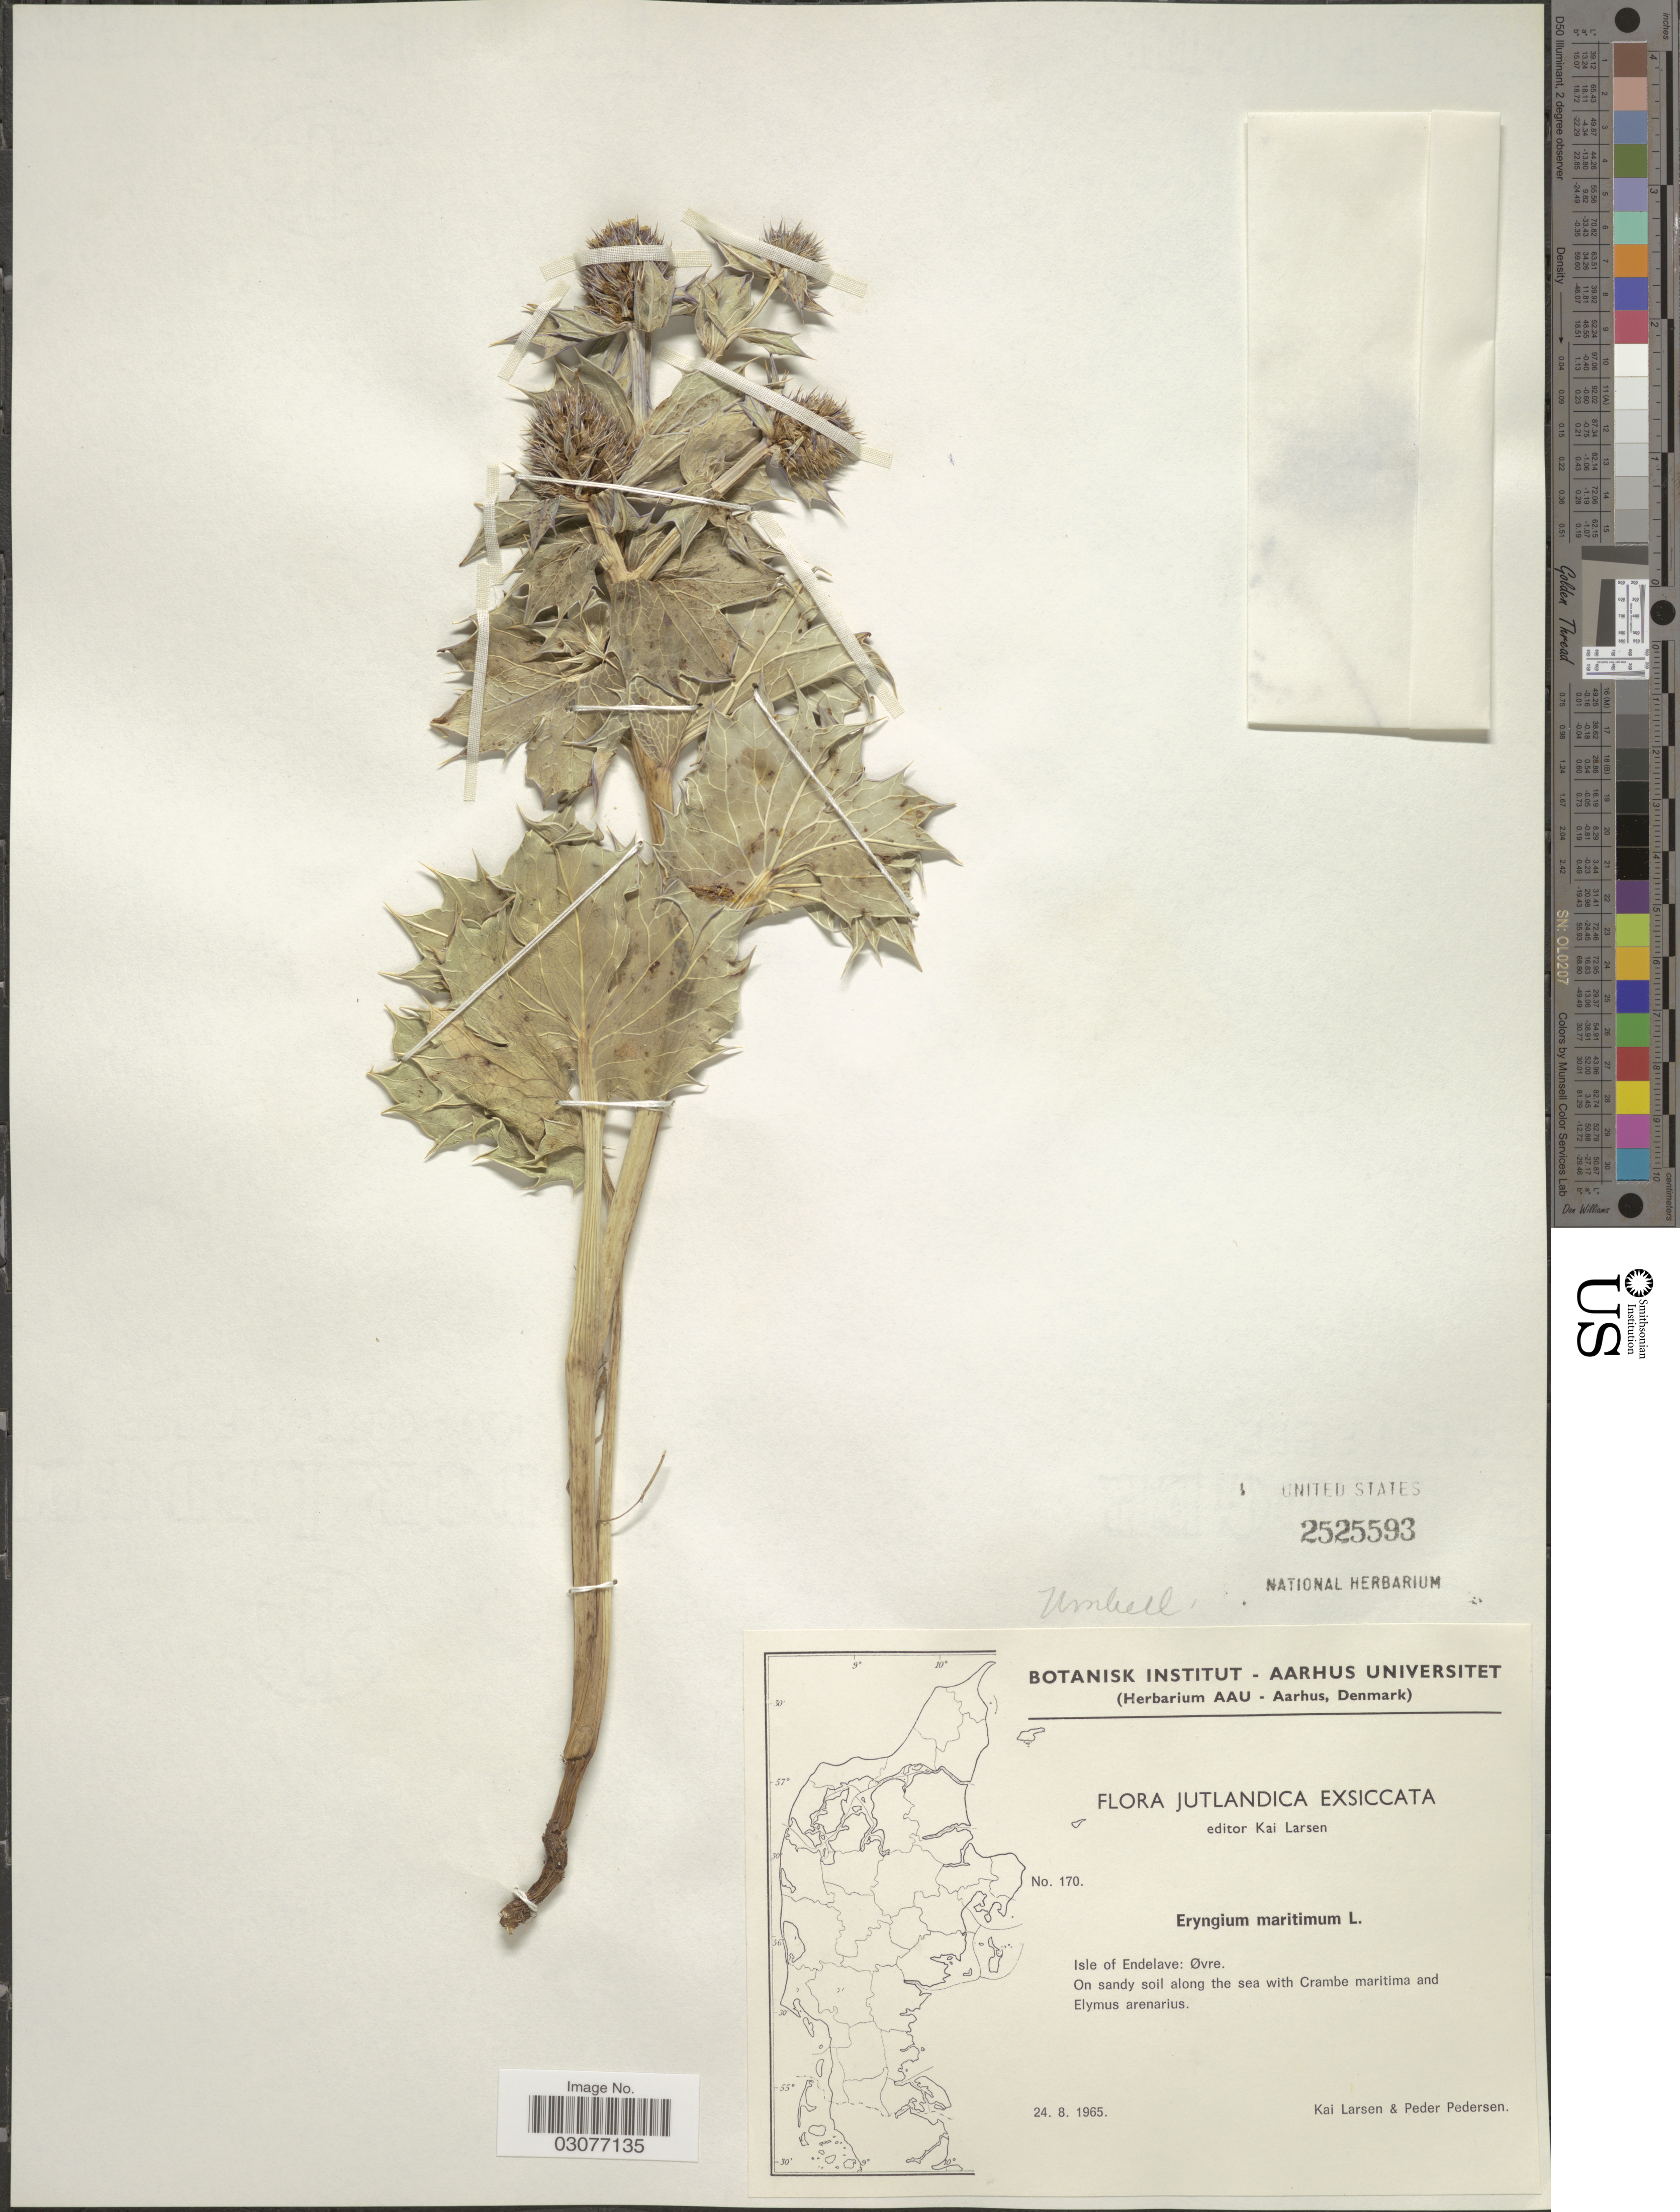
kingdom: Plantae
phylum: Tracheophyta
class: Magnoliopsida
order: Apiales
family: Apiaceae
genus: Eryngium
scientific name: Eryngium maritimum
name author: L.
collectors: K. Larsen & P. Pedersen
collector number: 170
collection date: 1965-08-24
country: Denmark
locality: Jutlandica. Isle of Endelave: Co. Øvre.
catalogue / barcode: US 2525593